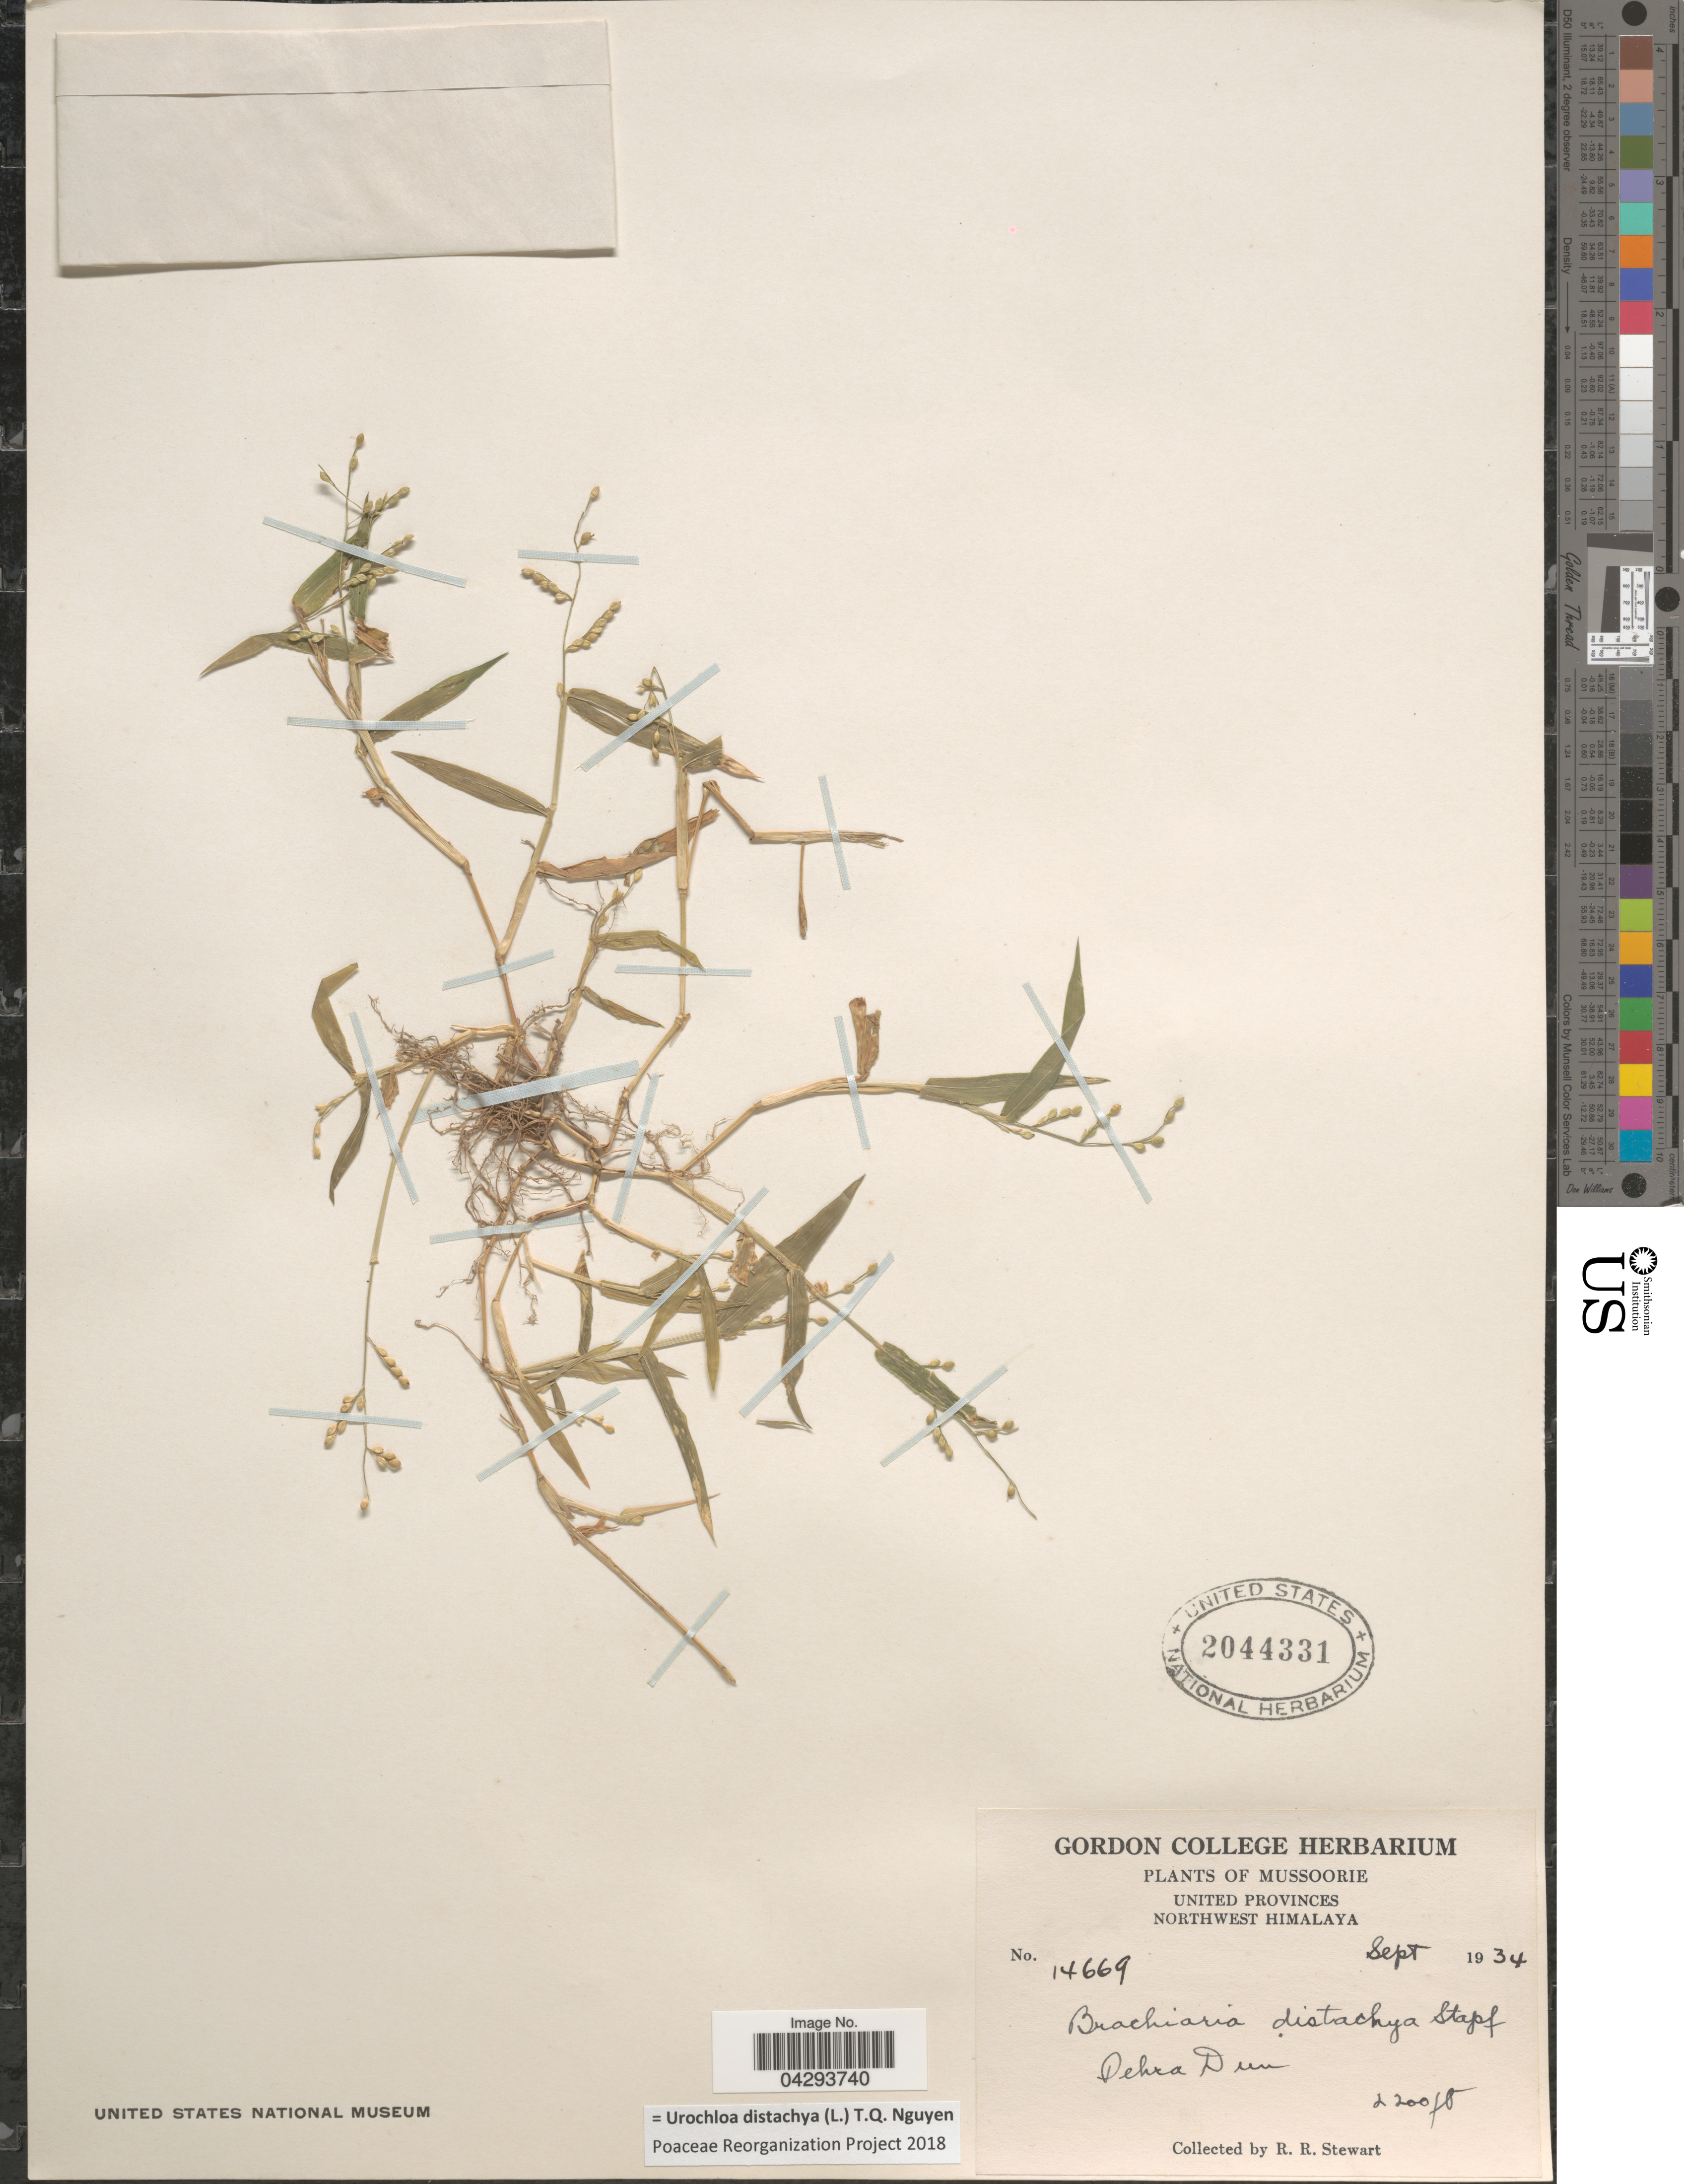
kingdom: Plantae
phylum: Tracheophyta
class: Liliopsida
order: Poales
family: Poaceae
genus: Urochloa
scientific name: Urochloa distachya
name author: (L.) T.Q. Nguyen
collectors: R. Stewart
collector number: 14669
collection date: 1934-09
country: India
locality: Mussoorie. United Provinces. Northwest Himalaya. Dehra Dun.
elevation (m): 671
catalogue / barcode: US 2044331